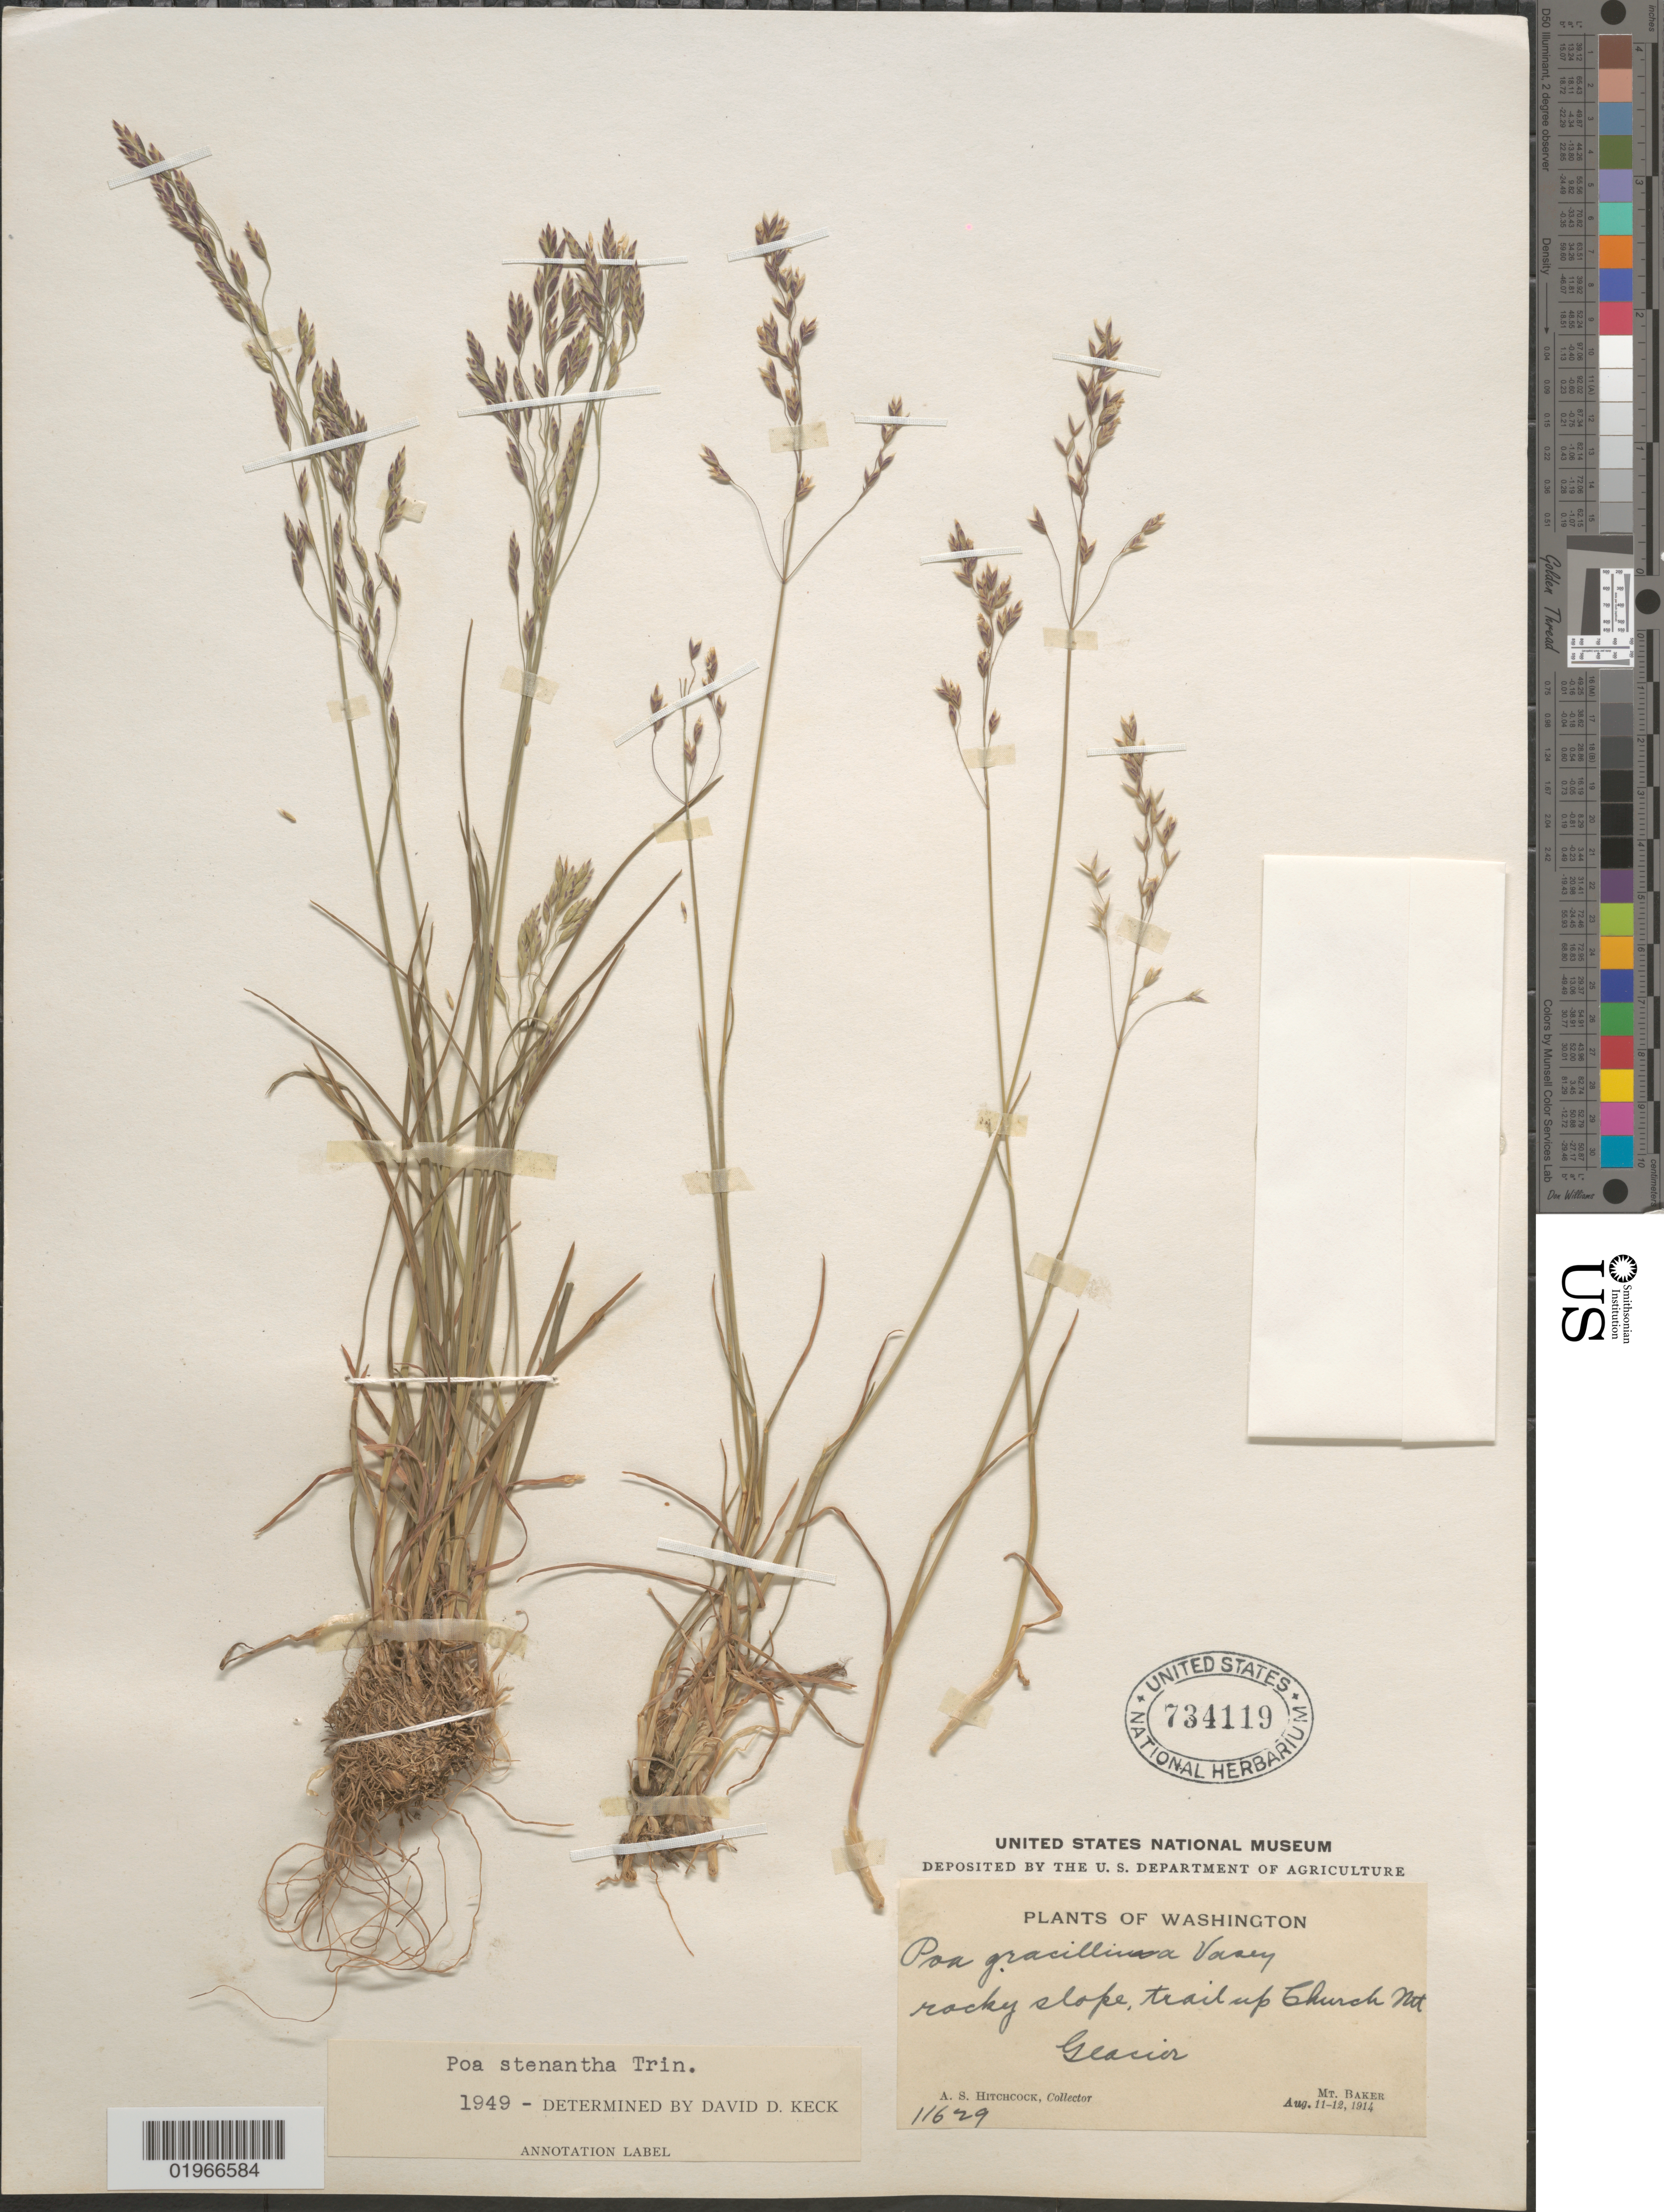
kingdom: Plantae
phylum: Tracheophyta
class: Liliopsida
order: Poales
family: Poaceae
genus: Poa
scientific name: Poa stenantha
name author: Trin.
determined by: Soreng, Robert J., Research Associate (BOT), Smithsonian Institution - National Museum of Natural History (UNITED STATES)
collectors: A. S. Hitchcock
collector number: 11629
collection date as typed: Aug. 11-12, 1914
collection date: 1914-08-11/1914-08-12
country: United States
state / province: Washington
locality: rocky slope, trail up Church Mt. Glacier.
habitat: rocky slope, trail up Church Mt. Glacier.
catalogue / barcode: US 734119